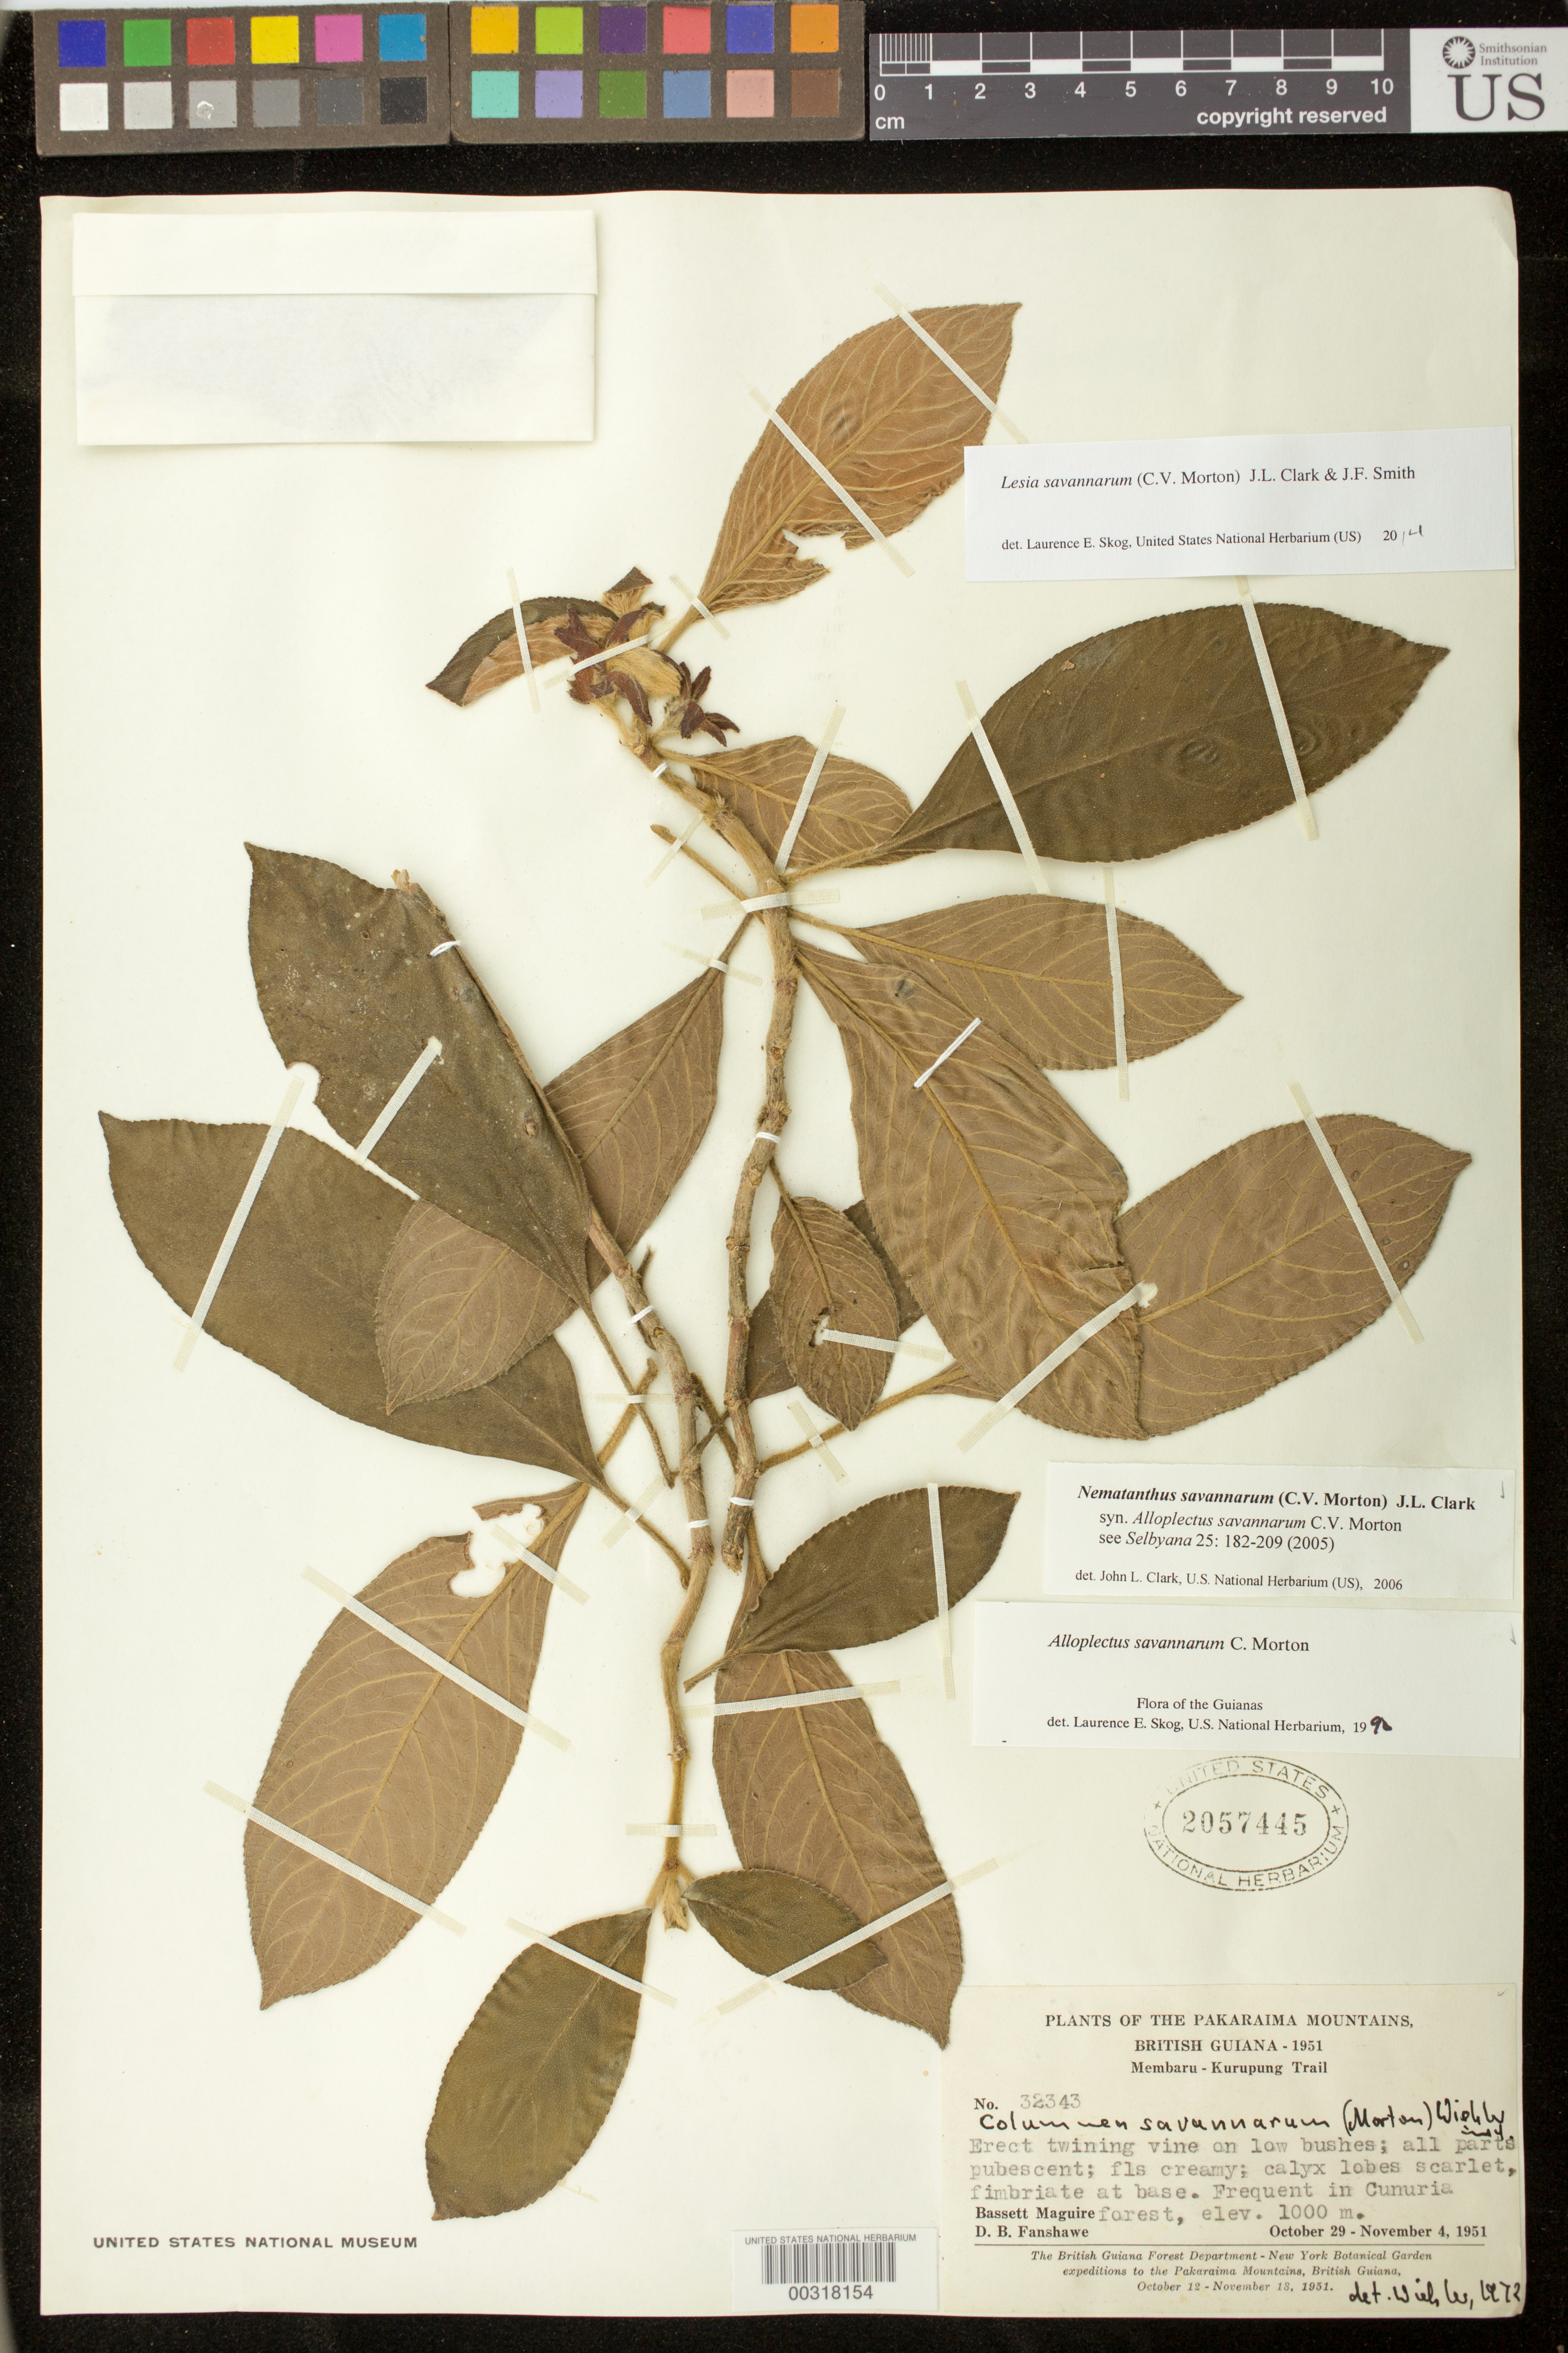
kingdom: Plantae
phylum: Tracheophyta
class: Magnoliopsida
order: Lamiales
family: Gesneriaceae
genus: Lesia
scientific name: Lesia savannarum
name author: (C.V. Morton) J.L. Clark & J.F. Sm.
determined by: Skog, Laurence E.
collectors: B. Maguire & D. B. Fanshawe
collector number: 32343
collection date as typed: Oct-Nov 1951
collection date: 1951-10/1951-11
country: Guyana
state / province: Cuyuni-Mazaruni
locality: [Mazaruni-Potaro] Pakaraima Mountains, Membaru - Kurupung trail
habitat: Frequent in Cunuria forest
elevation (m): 1000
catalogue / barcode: US 2057445